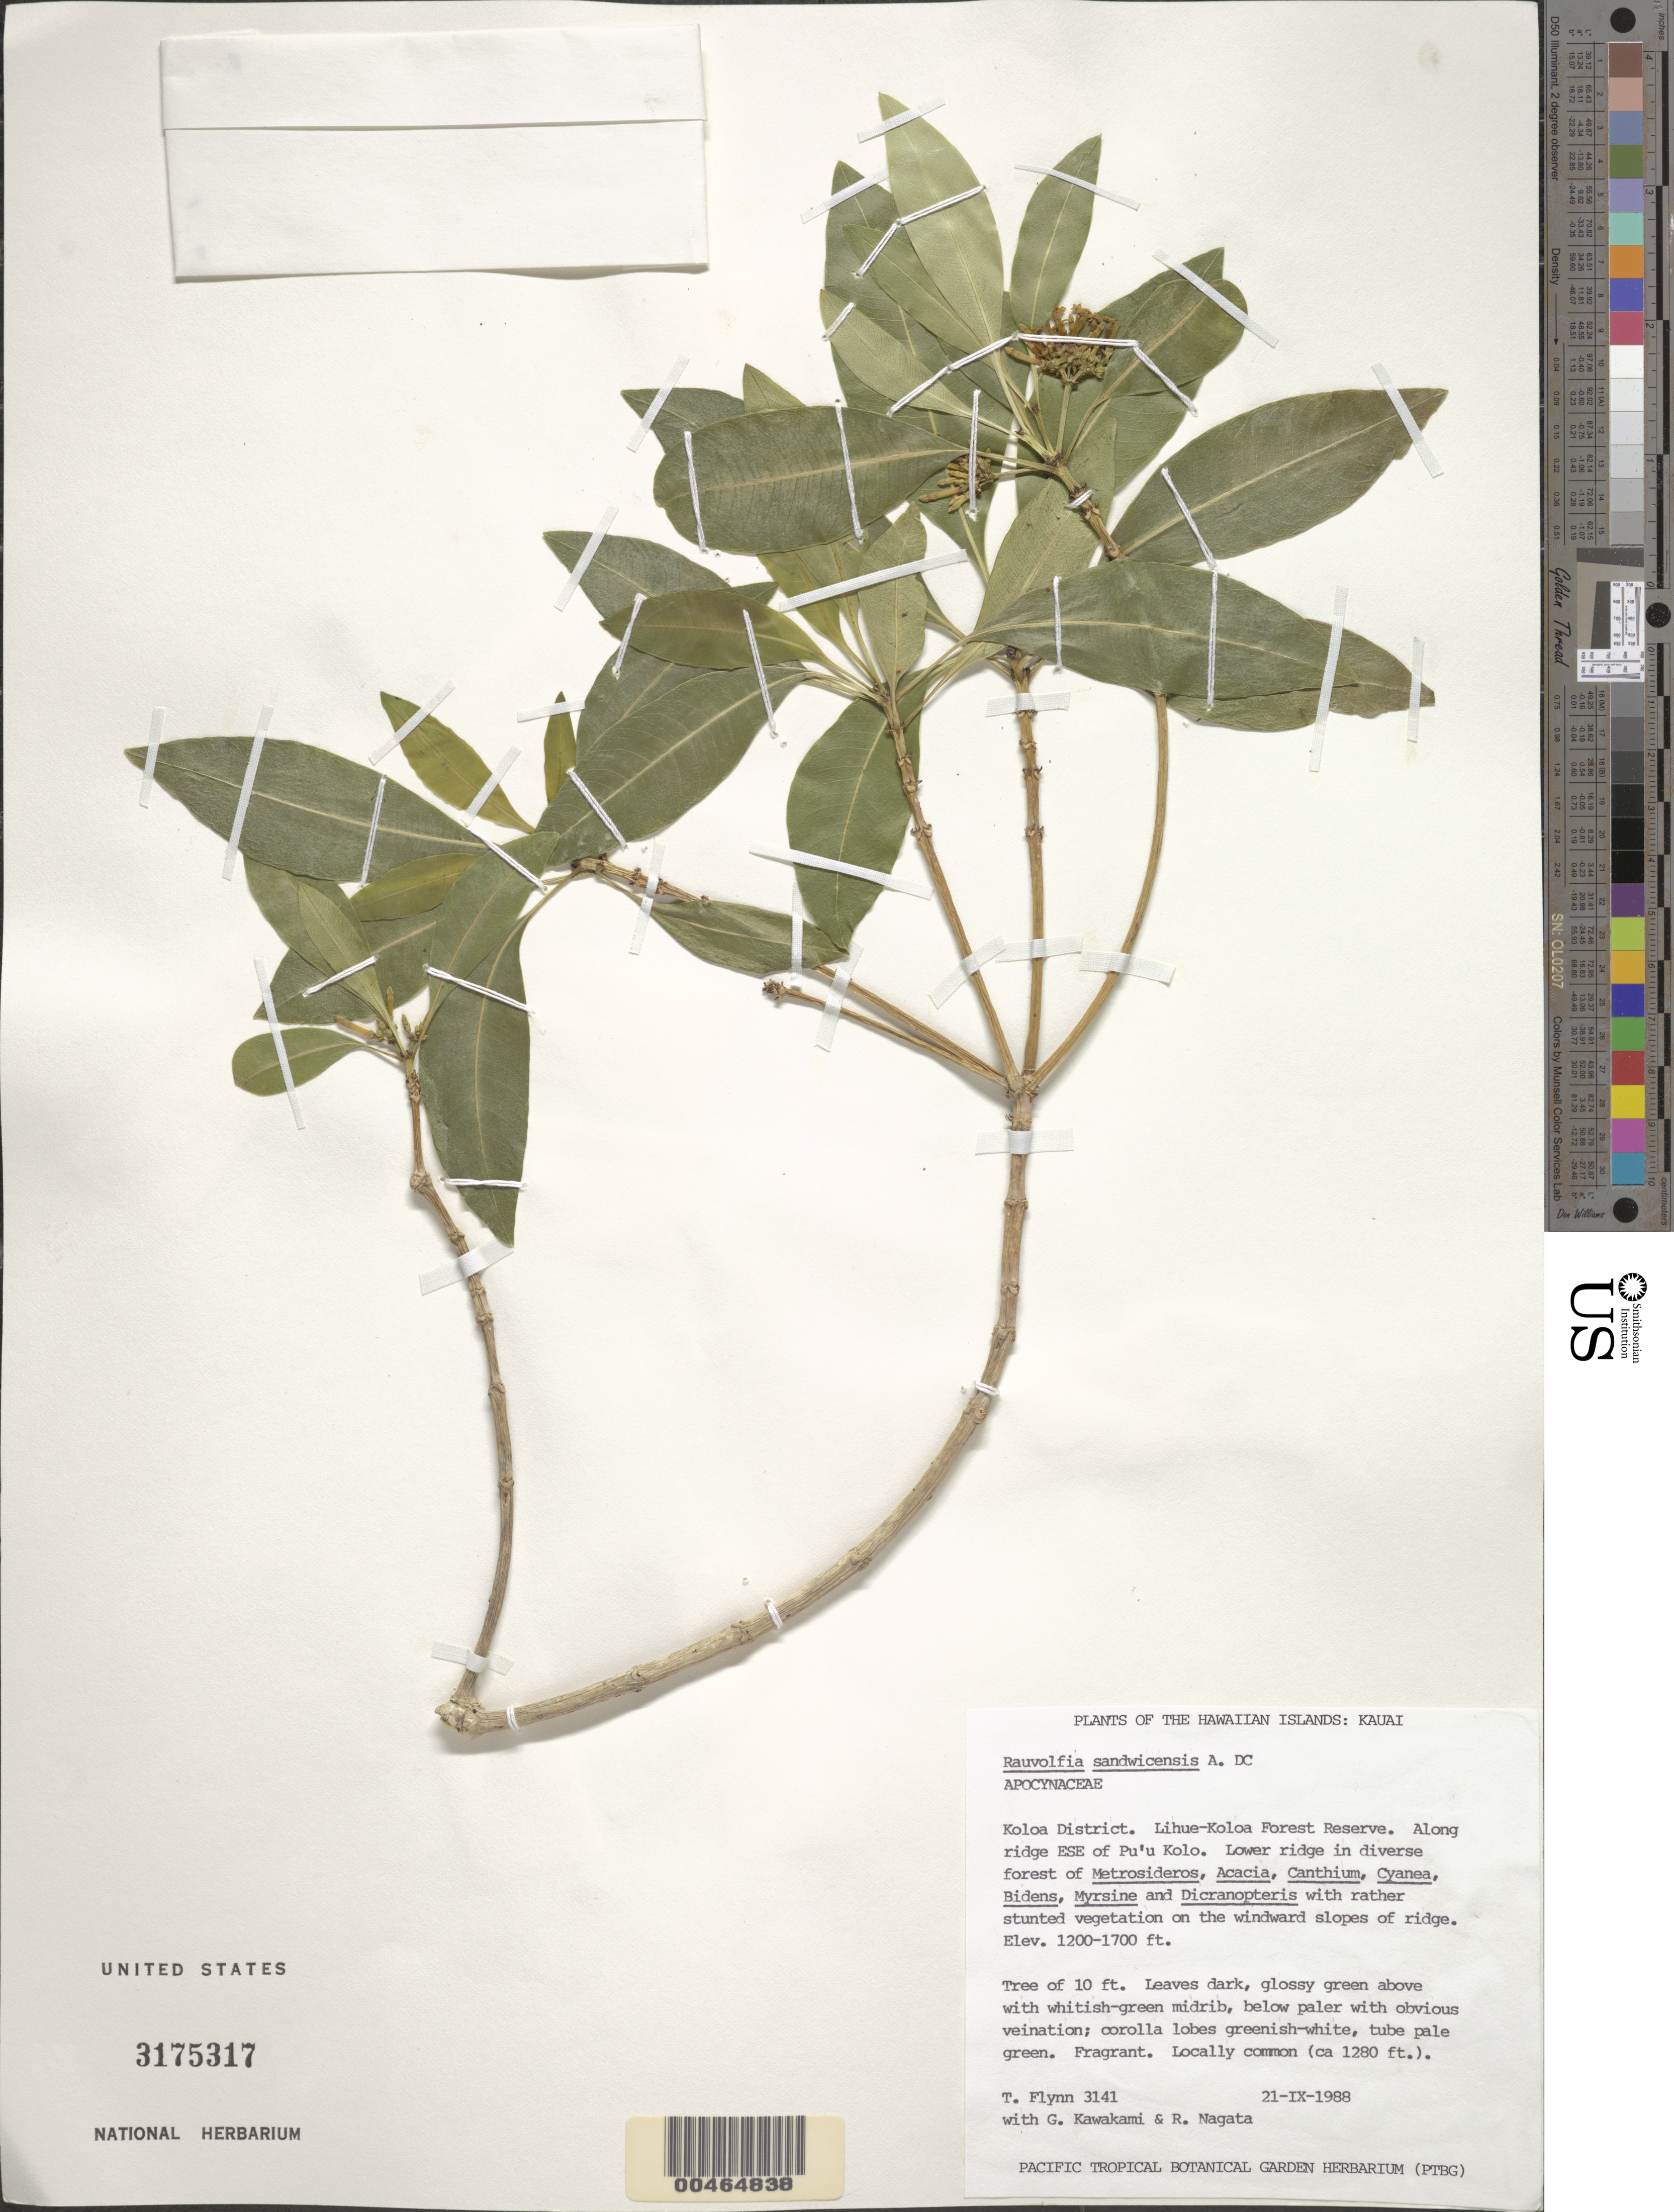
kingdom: Plantae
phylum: Tracheophyta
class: Magnoliopsida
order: Gentianales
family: Apocynaceae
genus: Rauvolfia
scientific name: Rauvolfia sandwicensis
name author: A. DC.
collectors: T. W. Flynn, G. Kawakami & R. Nagata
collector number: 3141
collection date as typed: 21 Sep 1988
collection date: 1988-09-21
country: United States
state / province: Hawaii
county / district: Kauai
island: Kaua'i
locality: Koloa Dist., Lihue-Koloa Forest Reserve, along ridge ESE of Puu Kolo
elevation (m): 366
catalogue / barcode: US 3175317